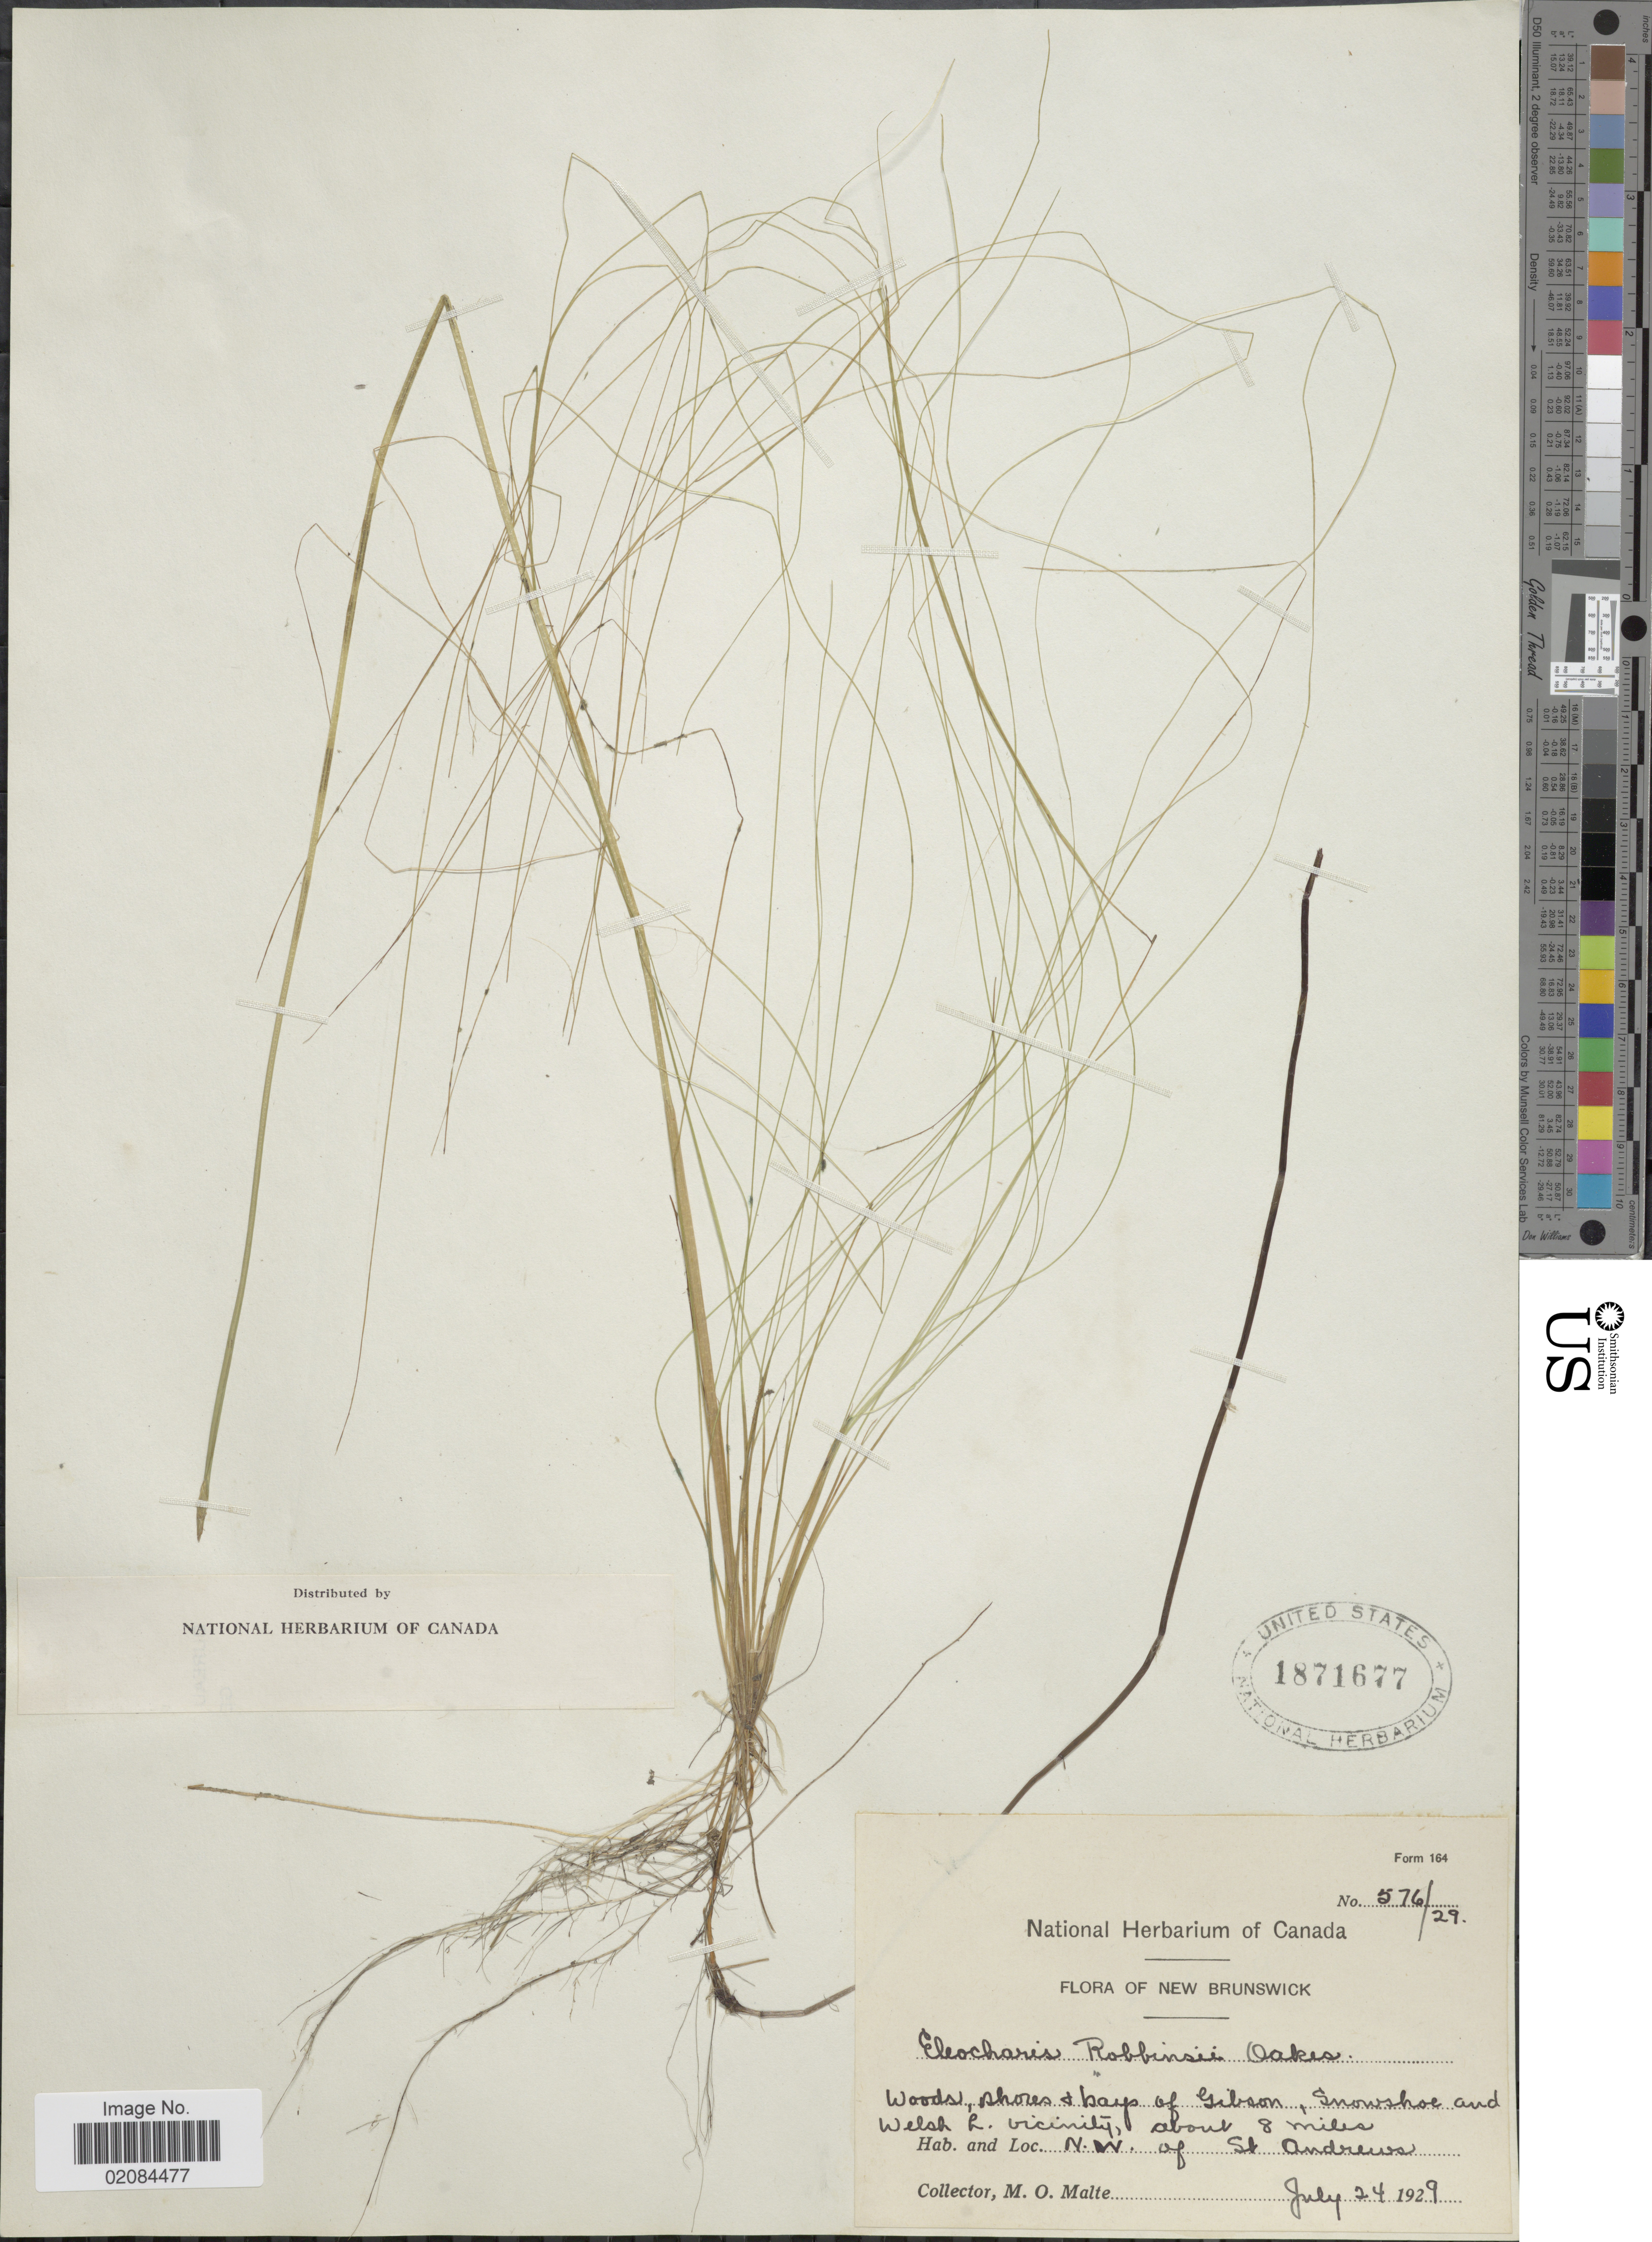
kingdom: Plantae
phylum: Tracheophyta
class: Liliopsida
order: Poales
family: Cyperaceae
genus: Eleocharis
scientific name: Eleocharis robbinsii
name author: Oakes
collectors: M. O. Malte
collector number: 576/29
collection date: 1929-07-24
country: Canada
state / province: New Brunswick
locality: Shores & bays of Gibson, Snowshoe and Welsh R. vicinity, about 8 miles N.W. Of St. Andrews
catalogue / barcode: US 1871677